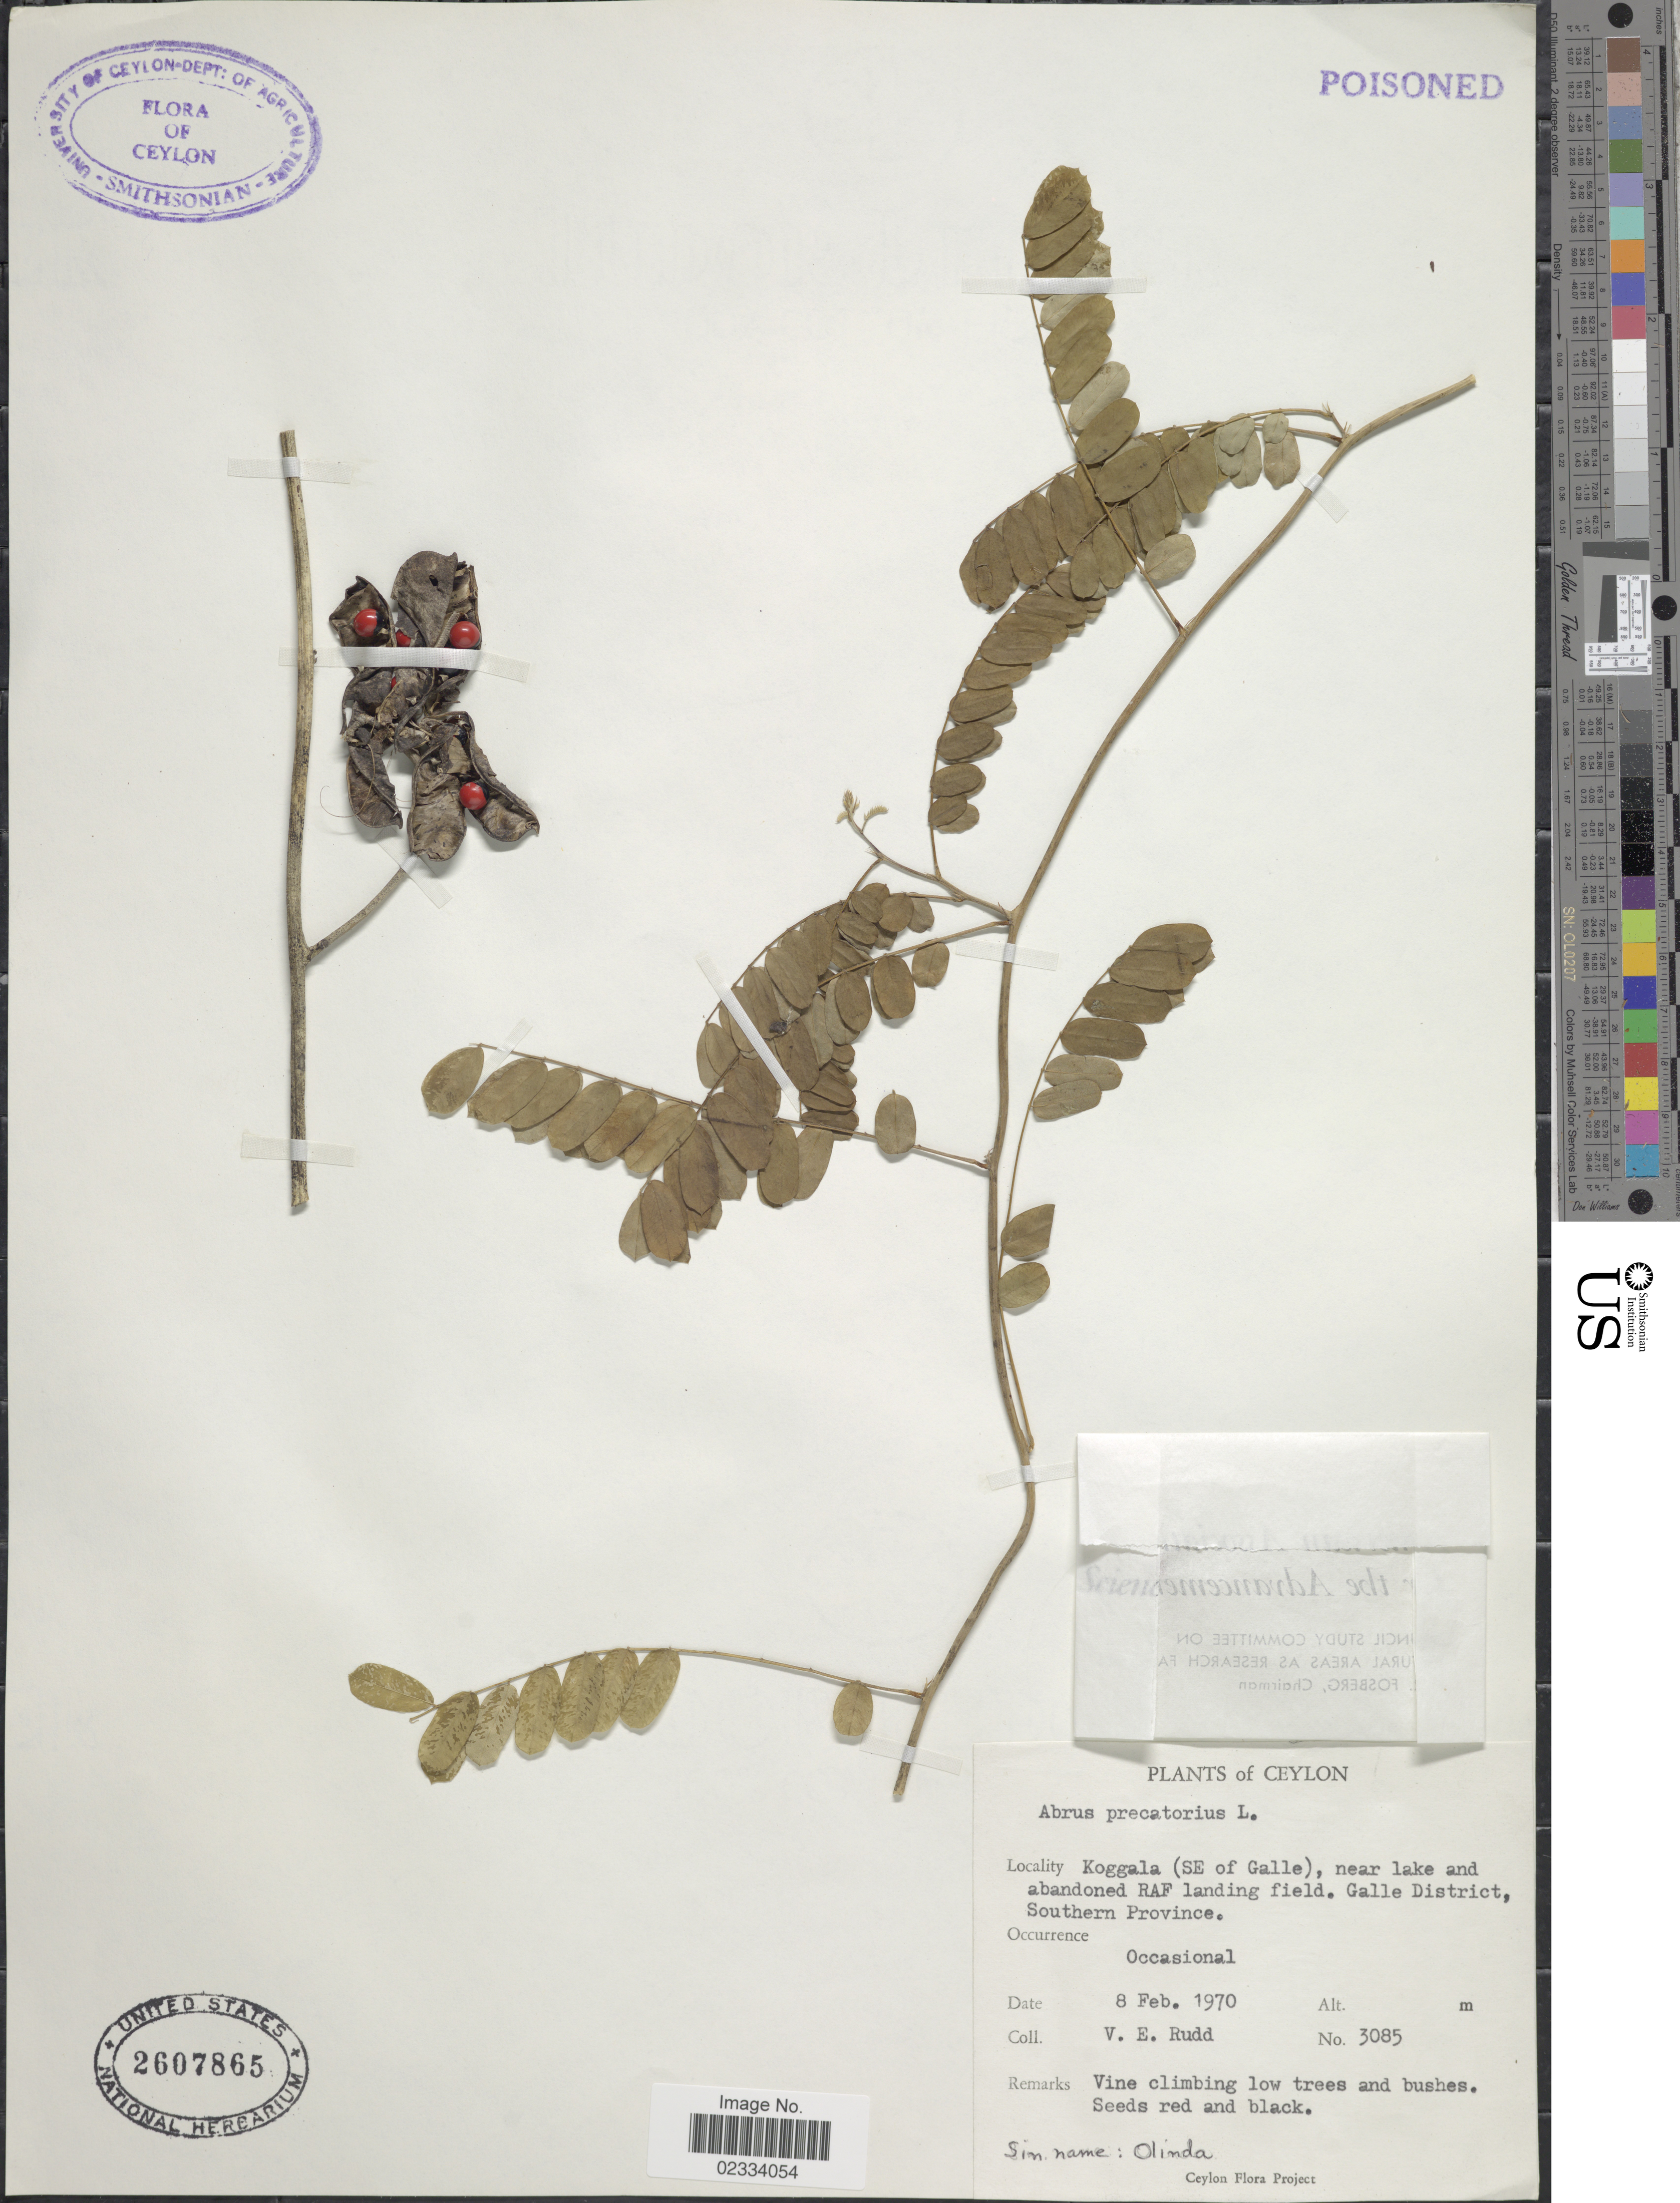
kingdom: Plantae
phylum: Tracheophyta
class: Magnoliopsida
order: Fabales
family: Fabaceae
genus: Abrus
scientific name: Abrus precatorius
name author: L.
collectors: V. E. Rudd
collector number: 3085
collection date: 1970-02-08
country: Sri Lanka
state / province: Southern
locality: Ceylon. Koggala (SE of Galle), near lake and abandoned RAF landing field, Galle District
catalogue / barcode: US 2607865